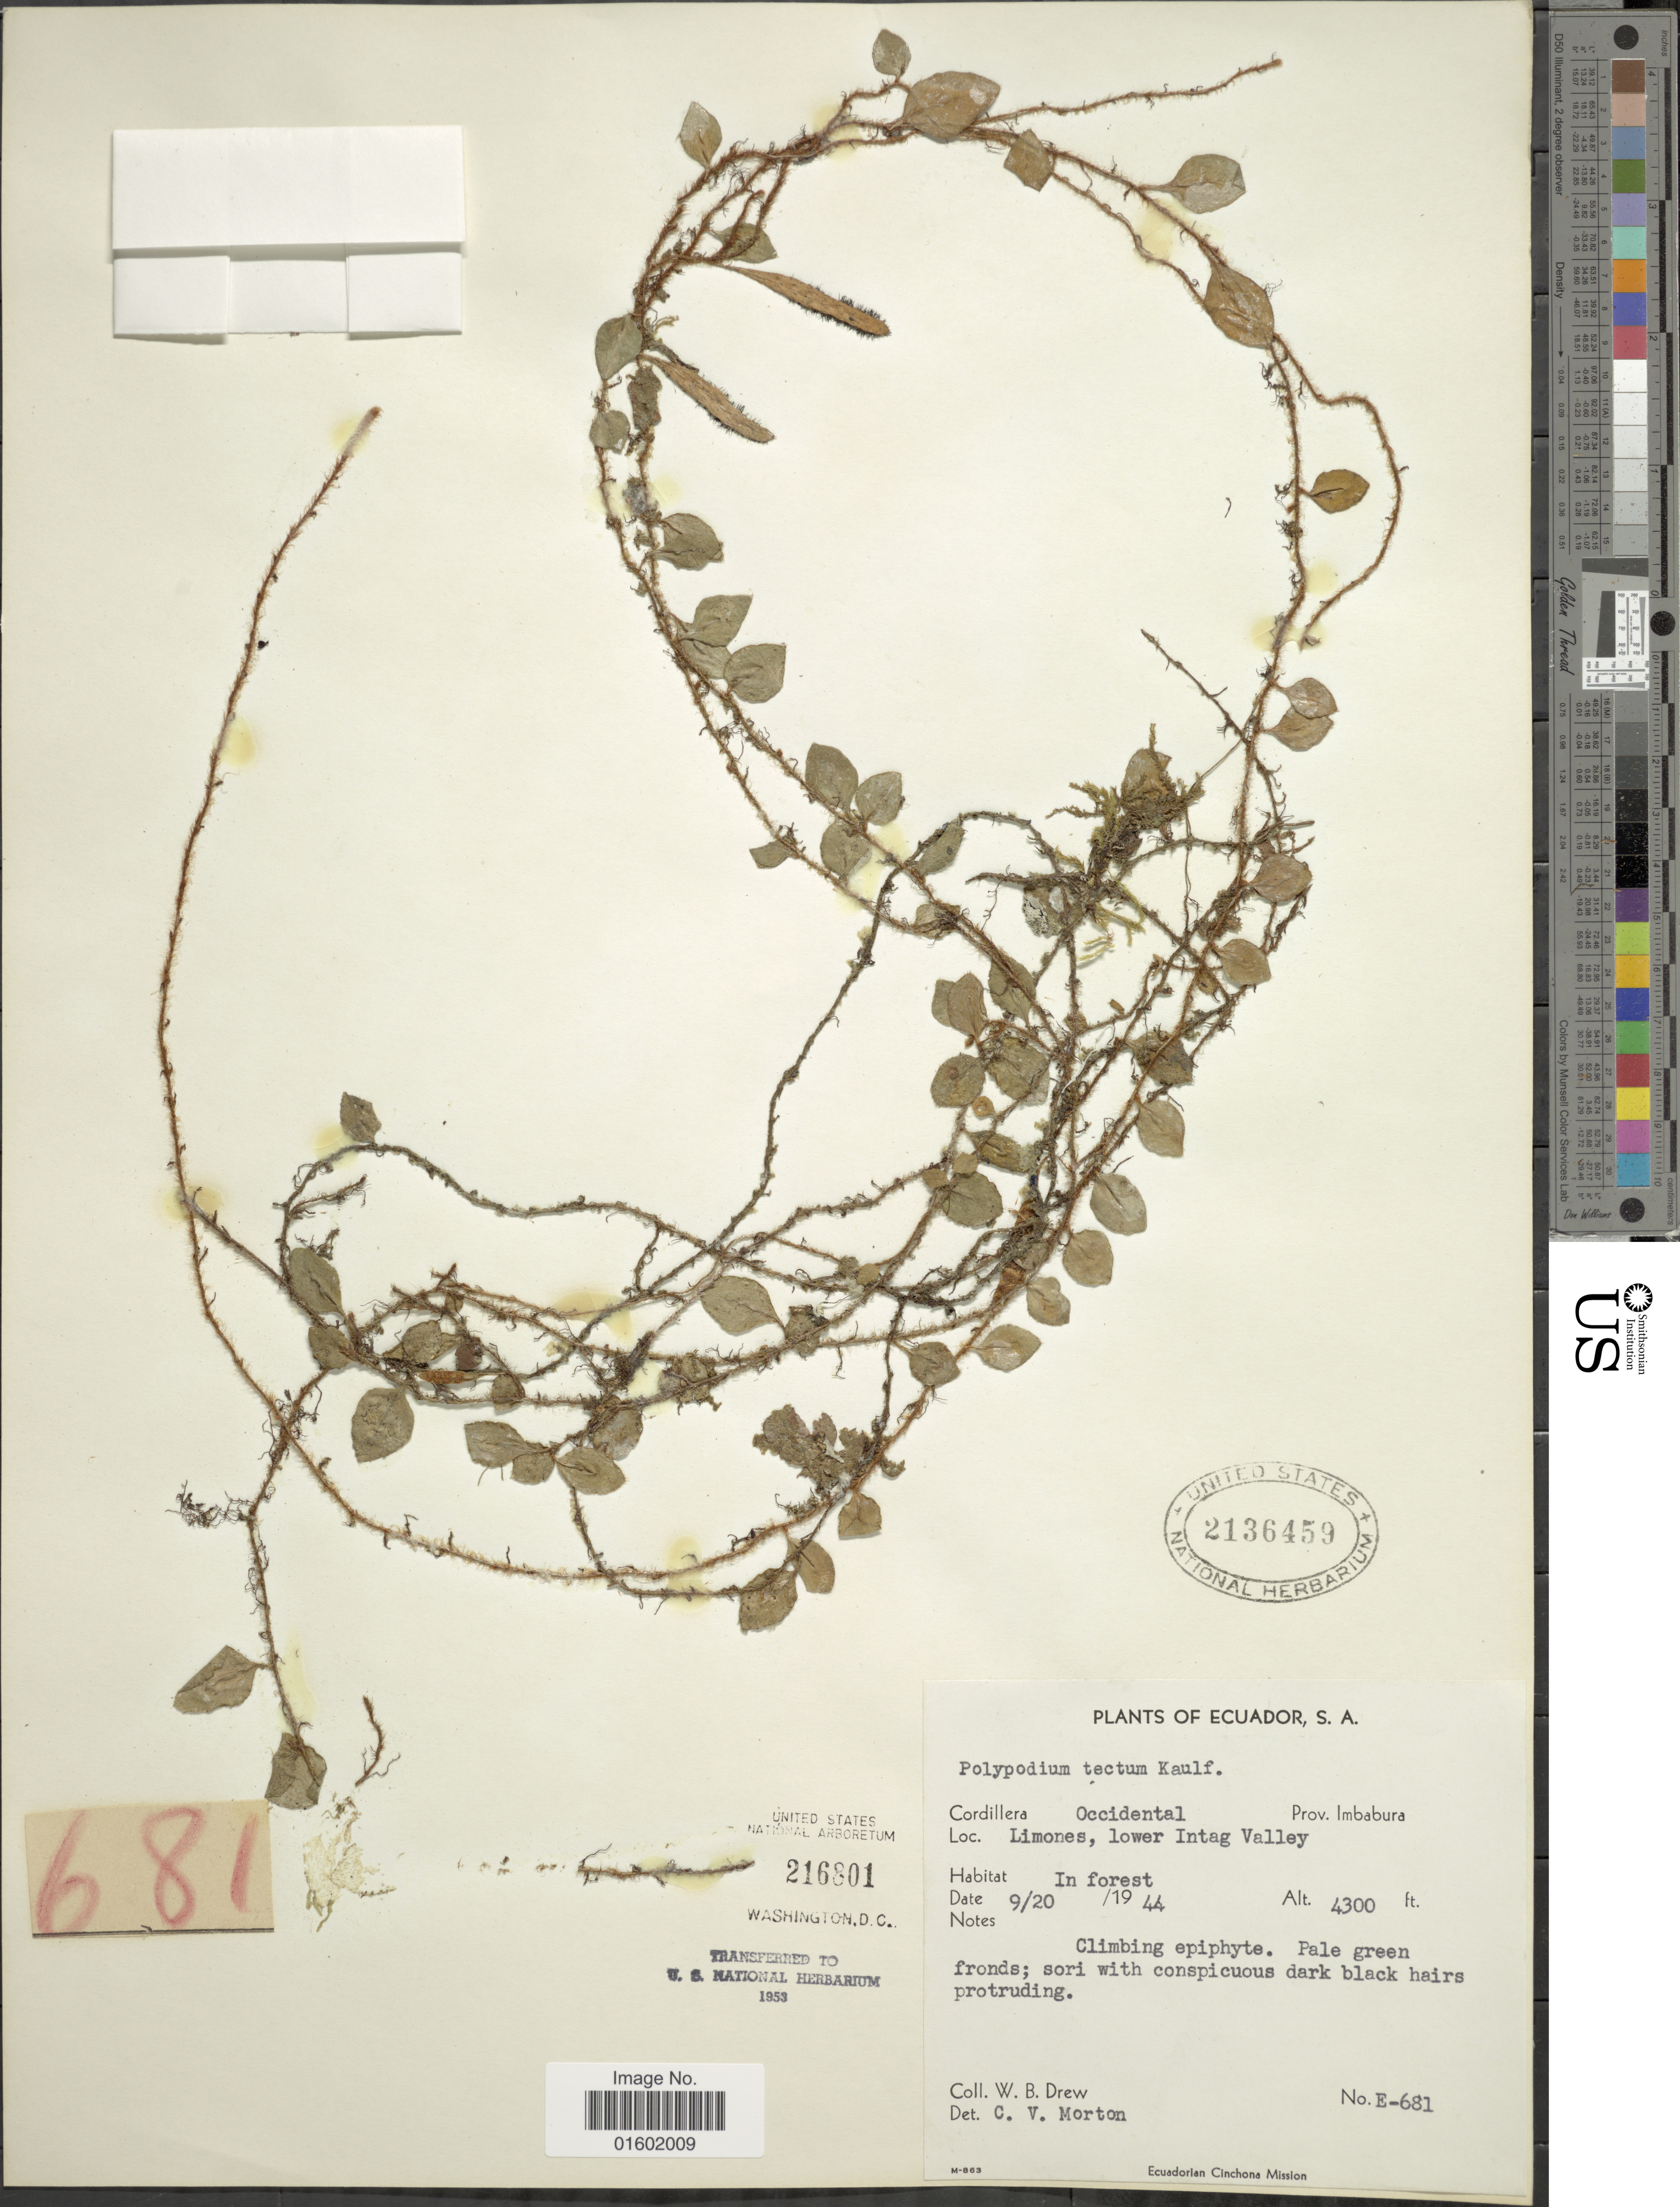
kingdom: Plantae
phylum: Tracheophyta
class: Polypodiopsida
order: Polypodiales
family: Polypodiaceae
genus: Microgramma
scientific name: Microgramma tecta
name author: (Kaulf.) Alston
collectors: W. B. Drew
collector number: E-681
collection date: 1944-09-20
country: Ecuador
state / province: Imbabura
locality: Limones, lower Intag Valley, Cordillera Occidental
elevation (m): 1311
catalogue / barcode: US 2136459